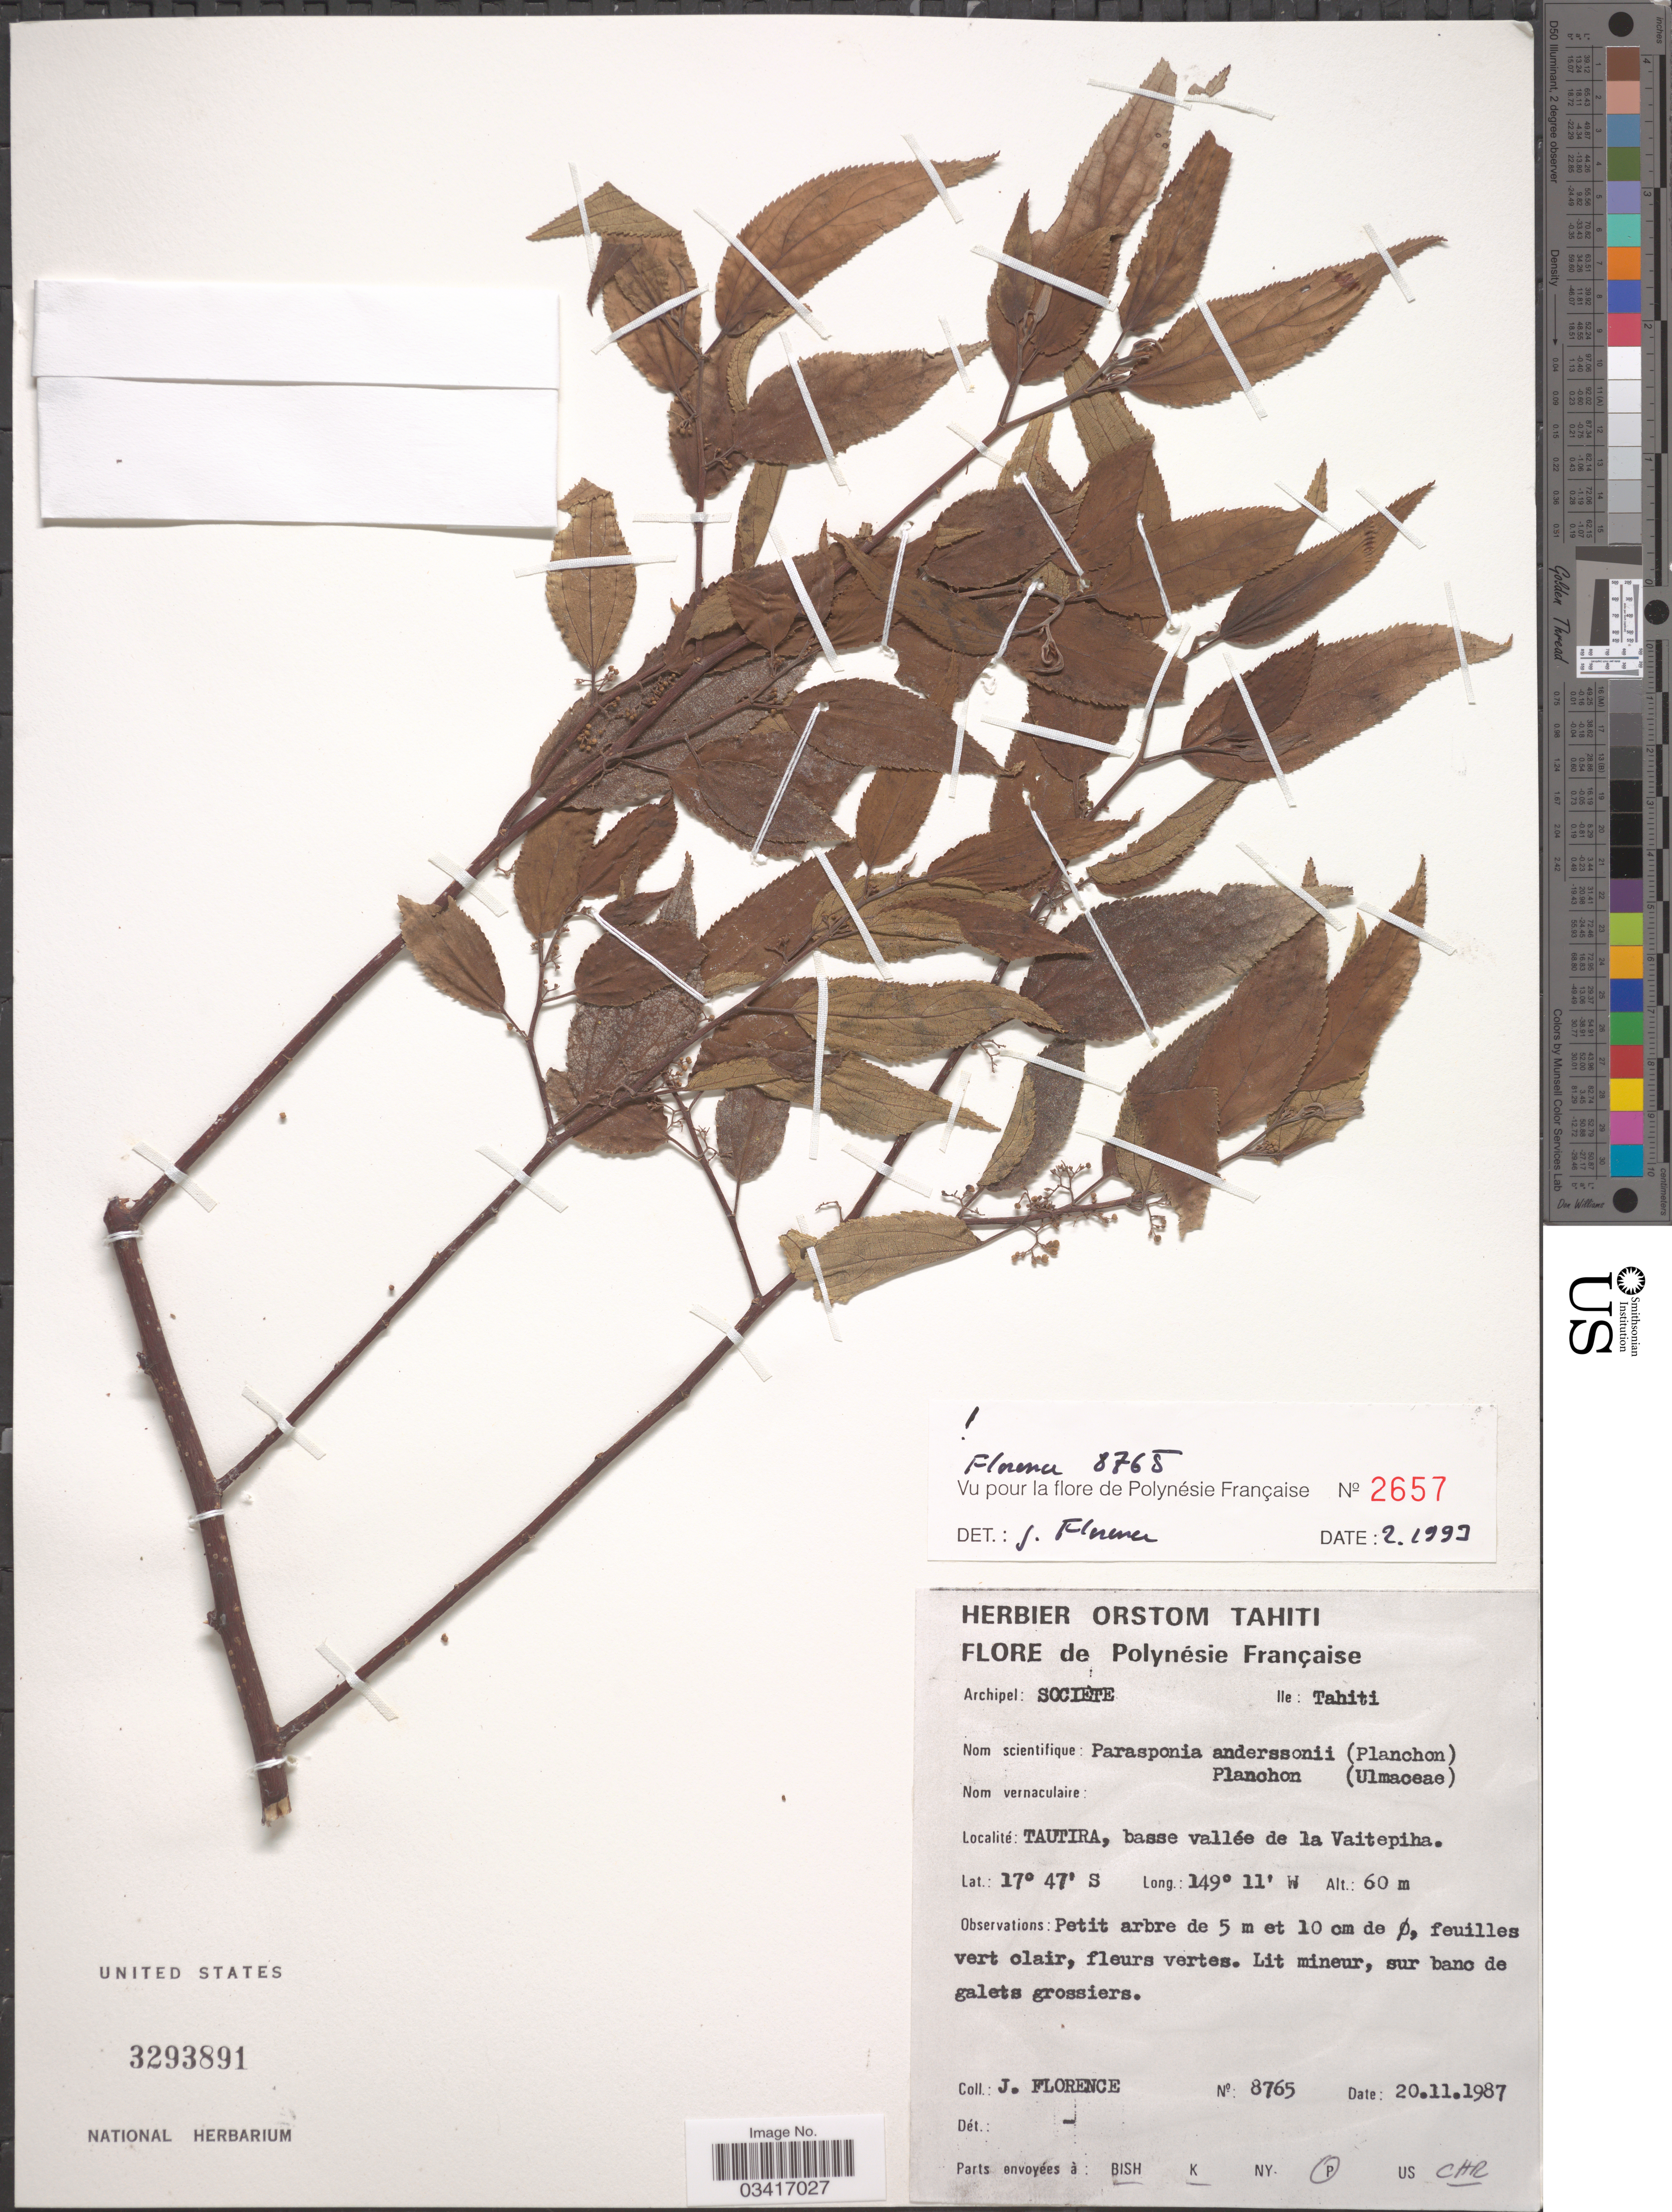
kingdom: Plantae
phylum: Tracheophyta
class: Magnoliopsida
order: Rosales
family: Cannabaceae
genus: Parasponia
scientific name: Parasponia andersonii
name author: Planch.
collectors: J. Florence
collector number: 8765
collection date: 1987-11-20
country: French Polynesia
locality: Polynésie Française. Archipel: Sociète. Ile: Tahiti. Tautira, basse vallée de la Vaitepiha.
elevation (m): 60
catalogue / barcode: US 3293891